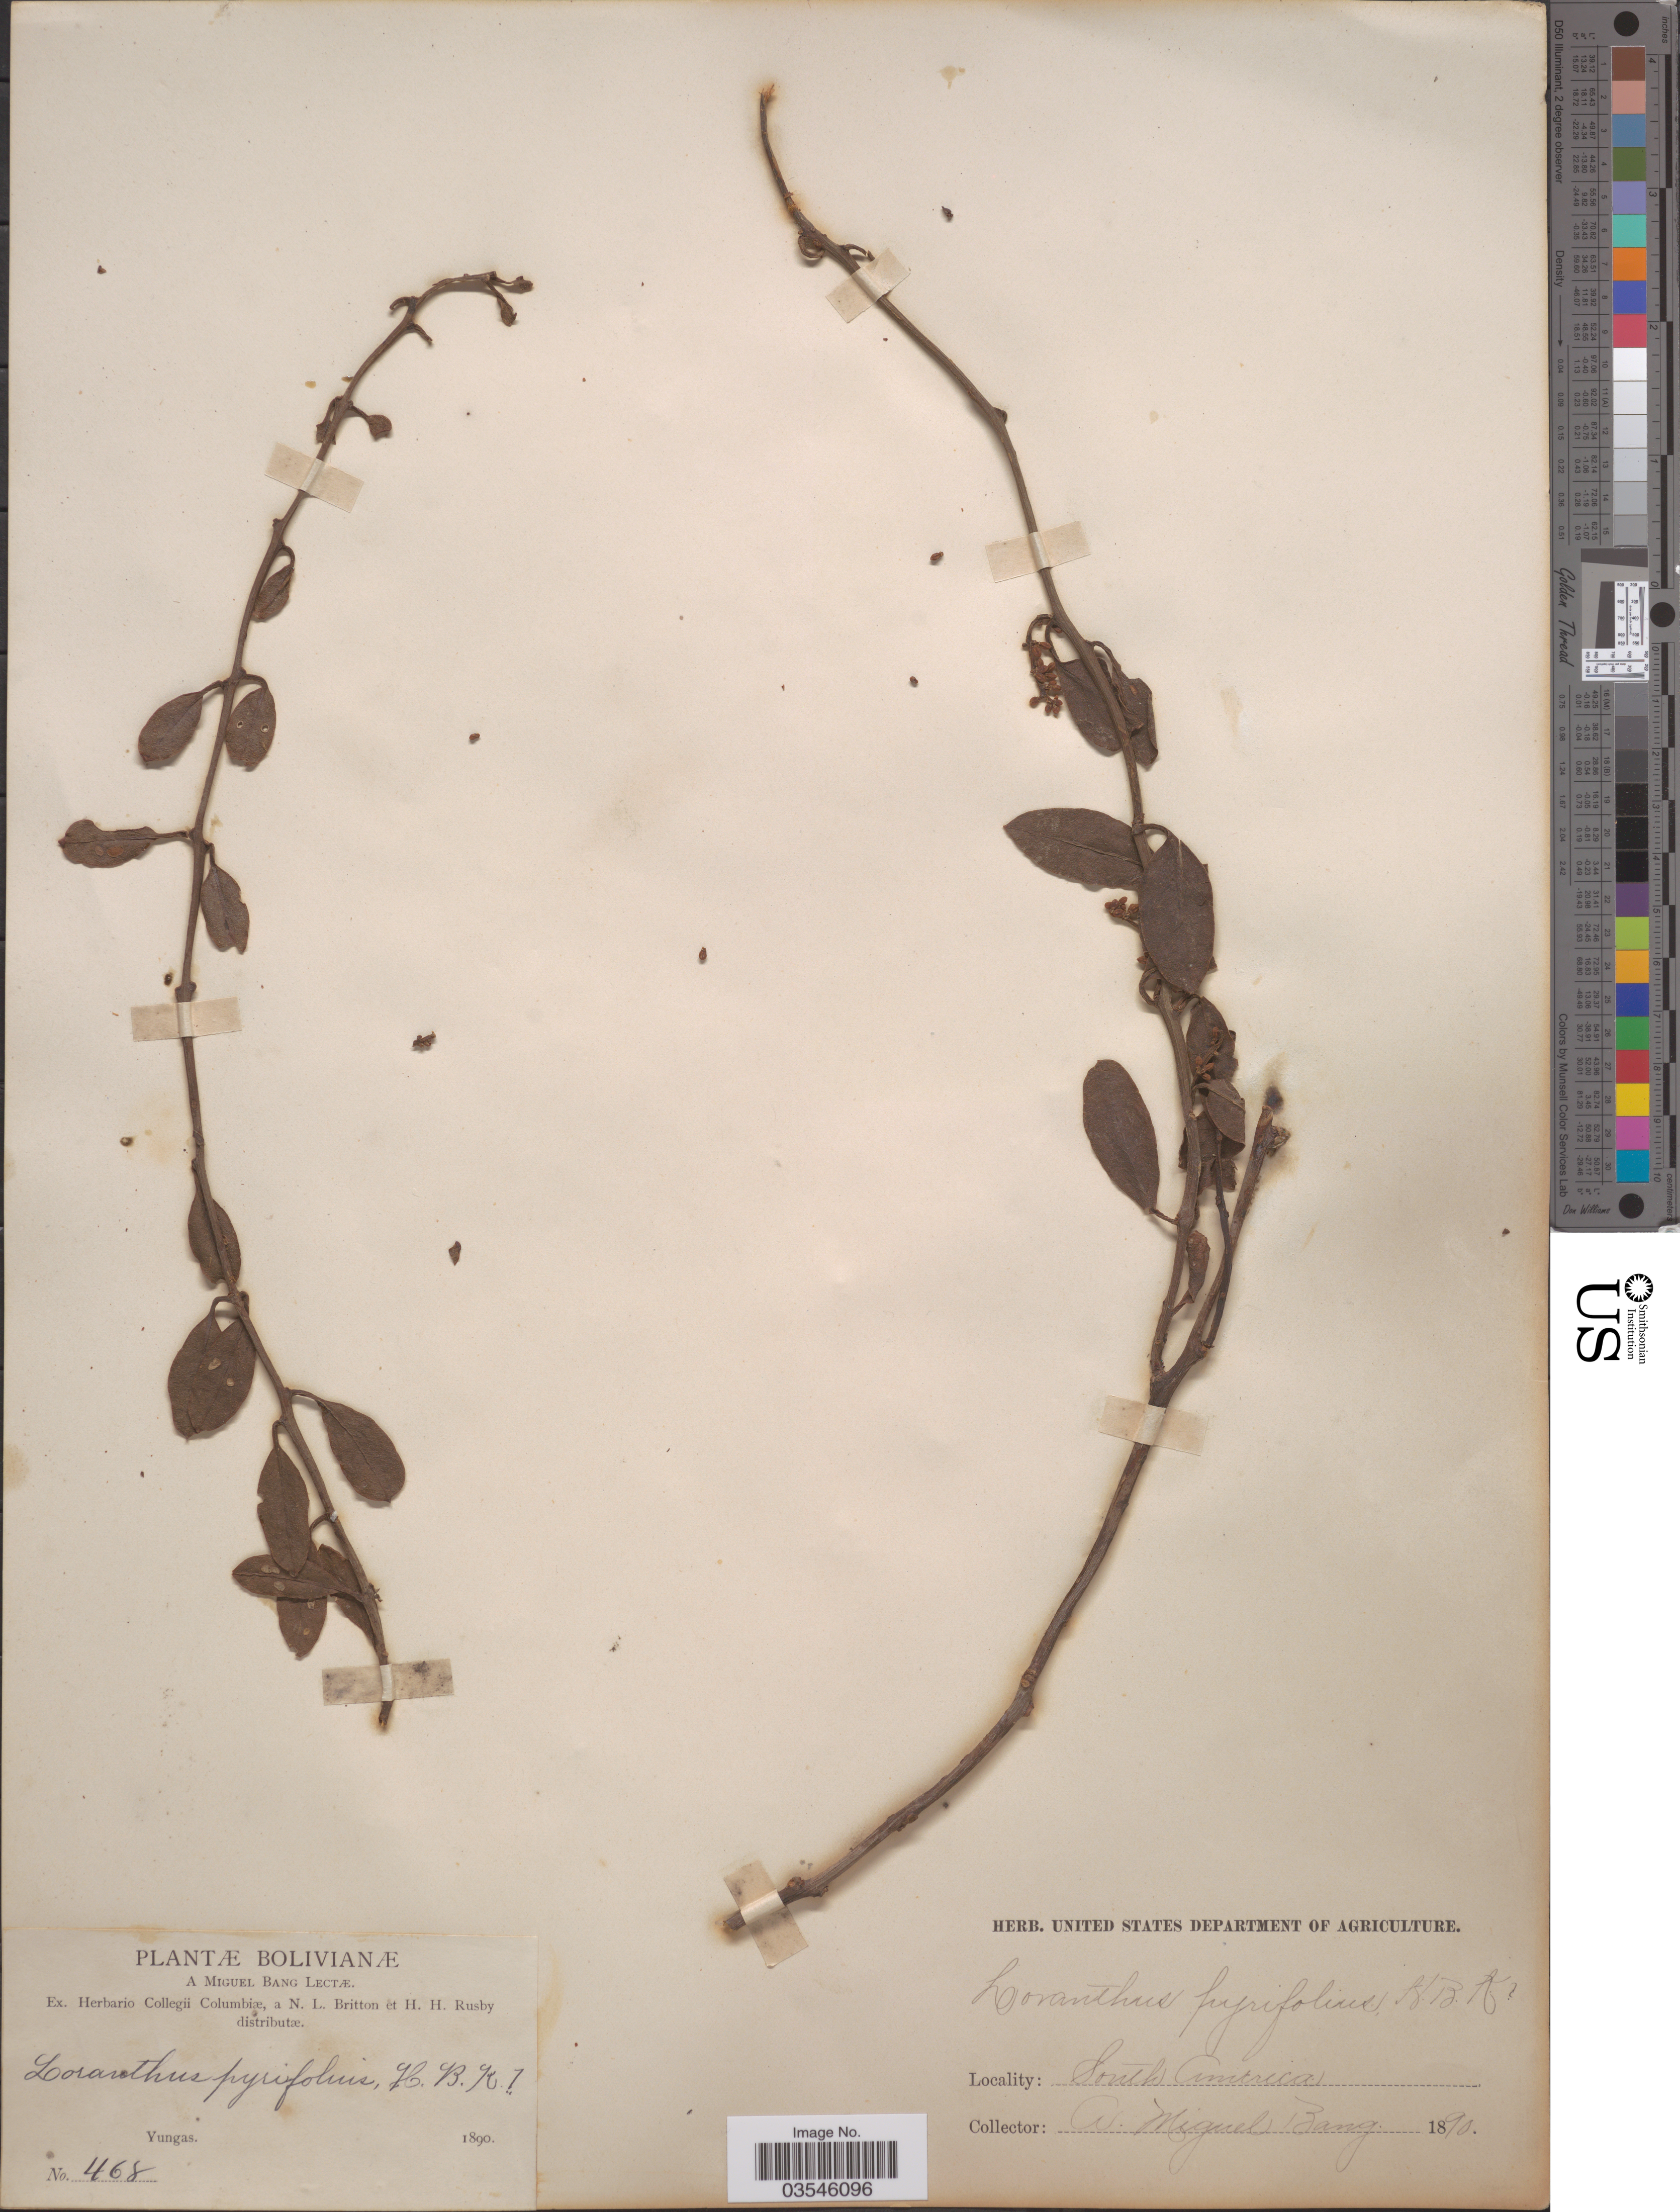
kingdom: Plantae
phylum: Tracheophyta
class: Magnoliopsida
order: Santalales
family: Loranthaceae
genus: Phthirusa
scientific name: Phthirusa theloneura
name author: Eichler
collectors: M. Bang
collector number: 468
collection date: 1890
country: Bolivia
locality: Yungas.